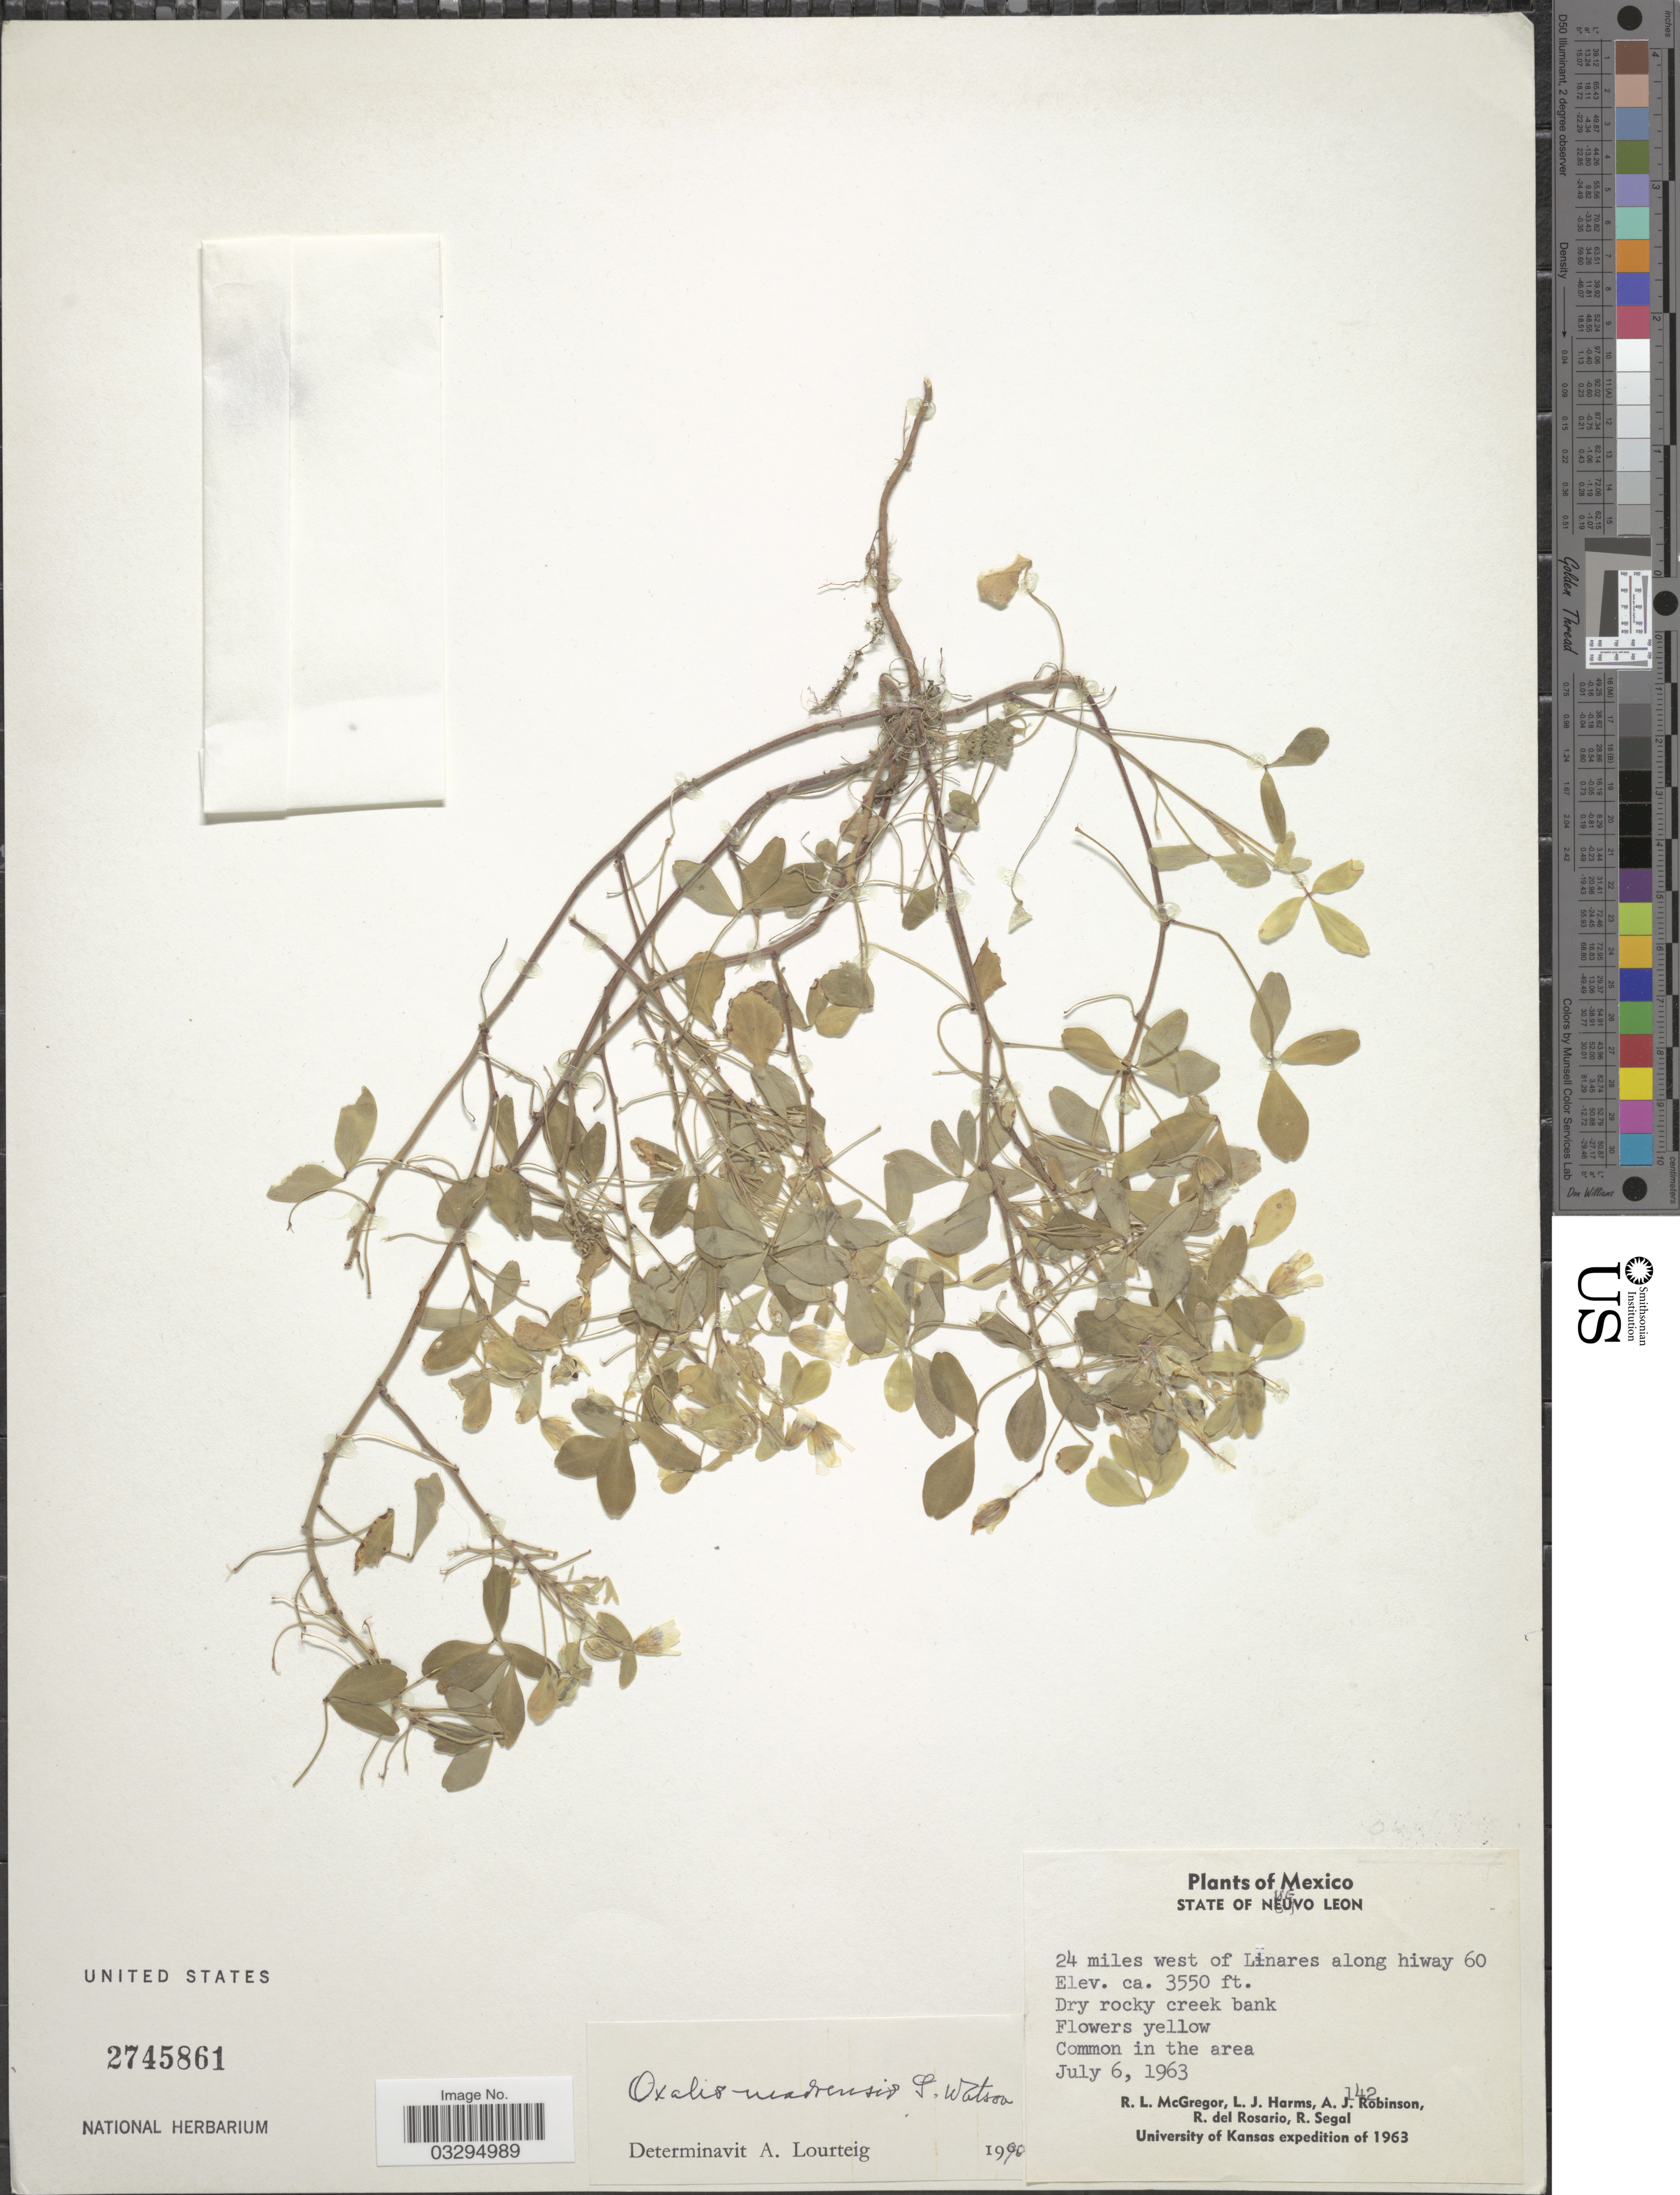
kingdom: Plantae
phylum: Tracheophyta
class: Magnoliopsida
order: Oxalidales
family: Oxalidaceae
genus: Oxalis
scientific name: Oxalis madrensis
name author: S. Watson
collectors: R. McGregor, L. Harms, A. J. Robinson, R. del Rosario & R. Segal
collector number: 142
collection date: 1963-07-06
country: Mexico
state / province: Nuevo León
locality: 24 miles west of Linares along hiway 60.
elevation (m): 1082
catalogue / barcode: US 2745861